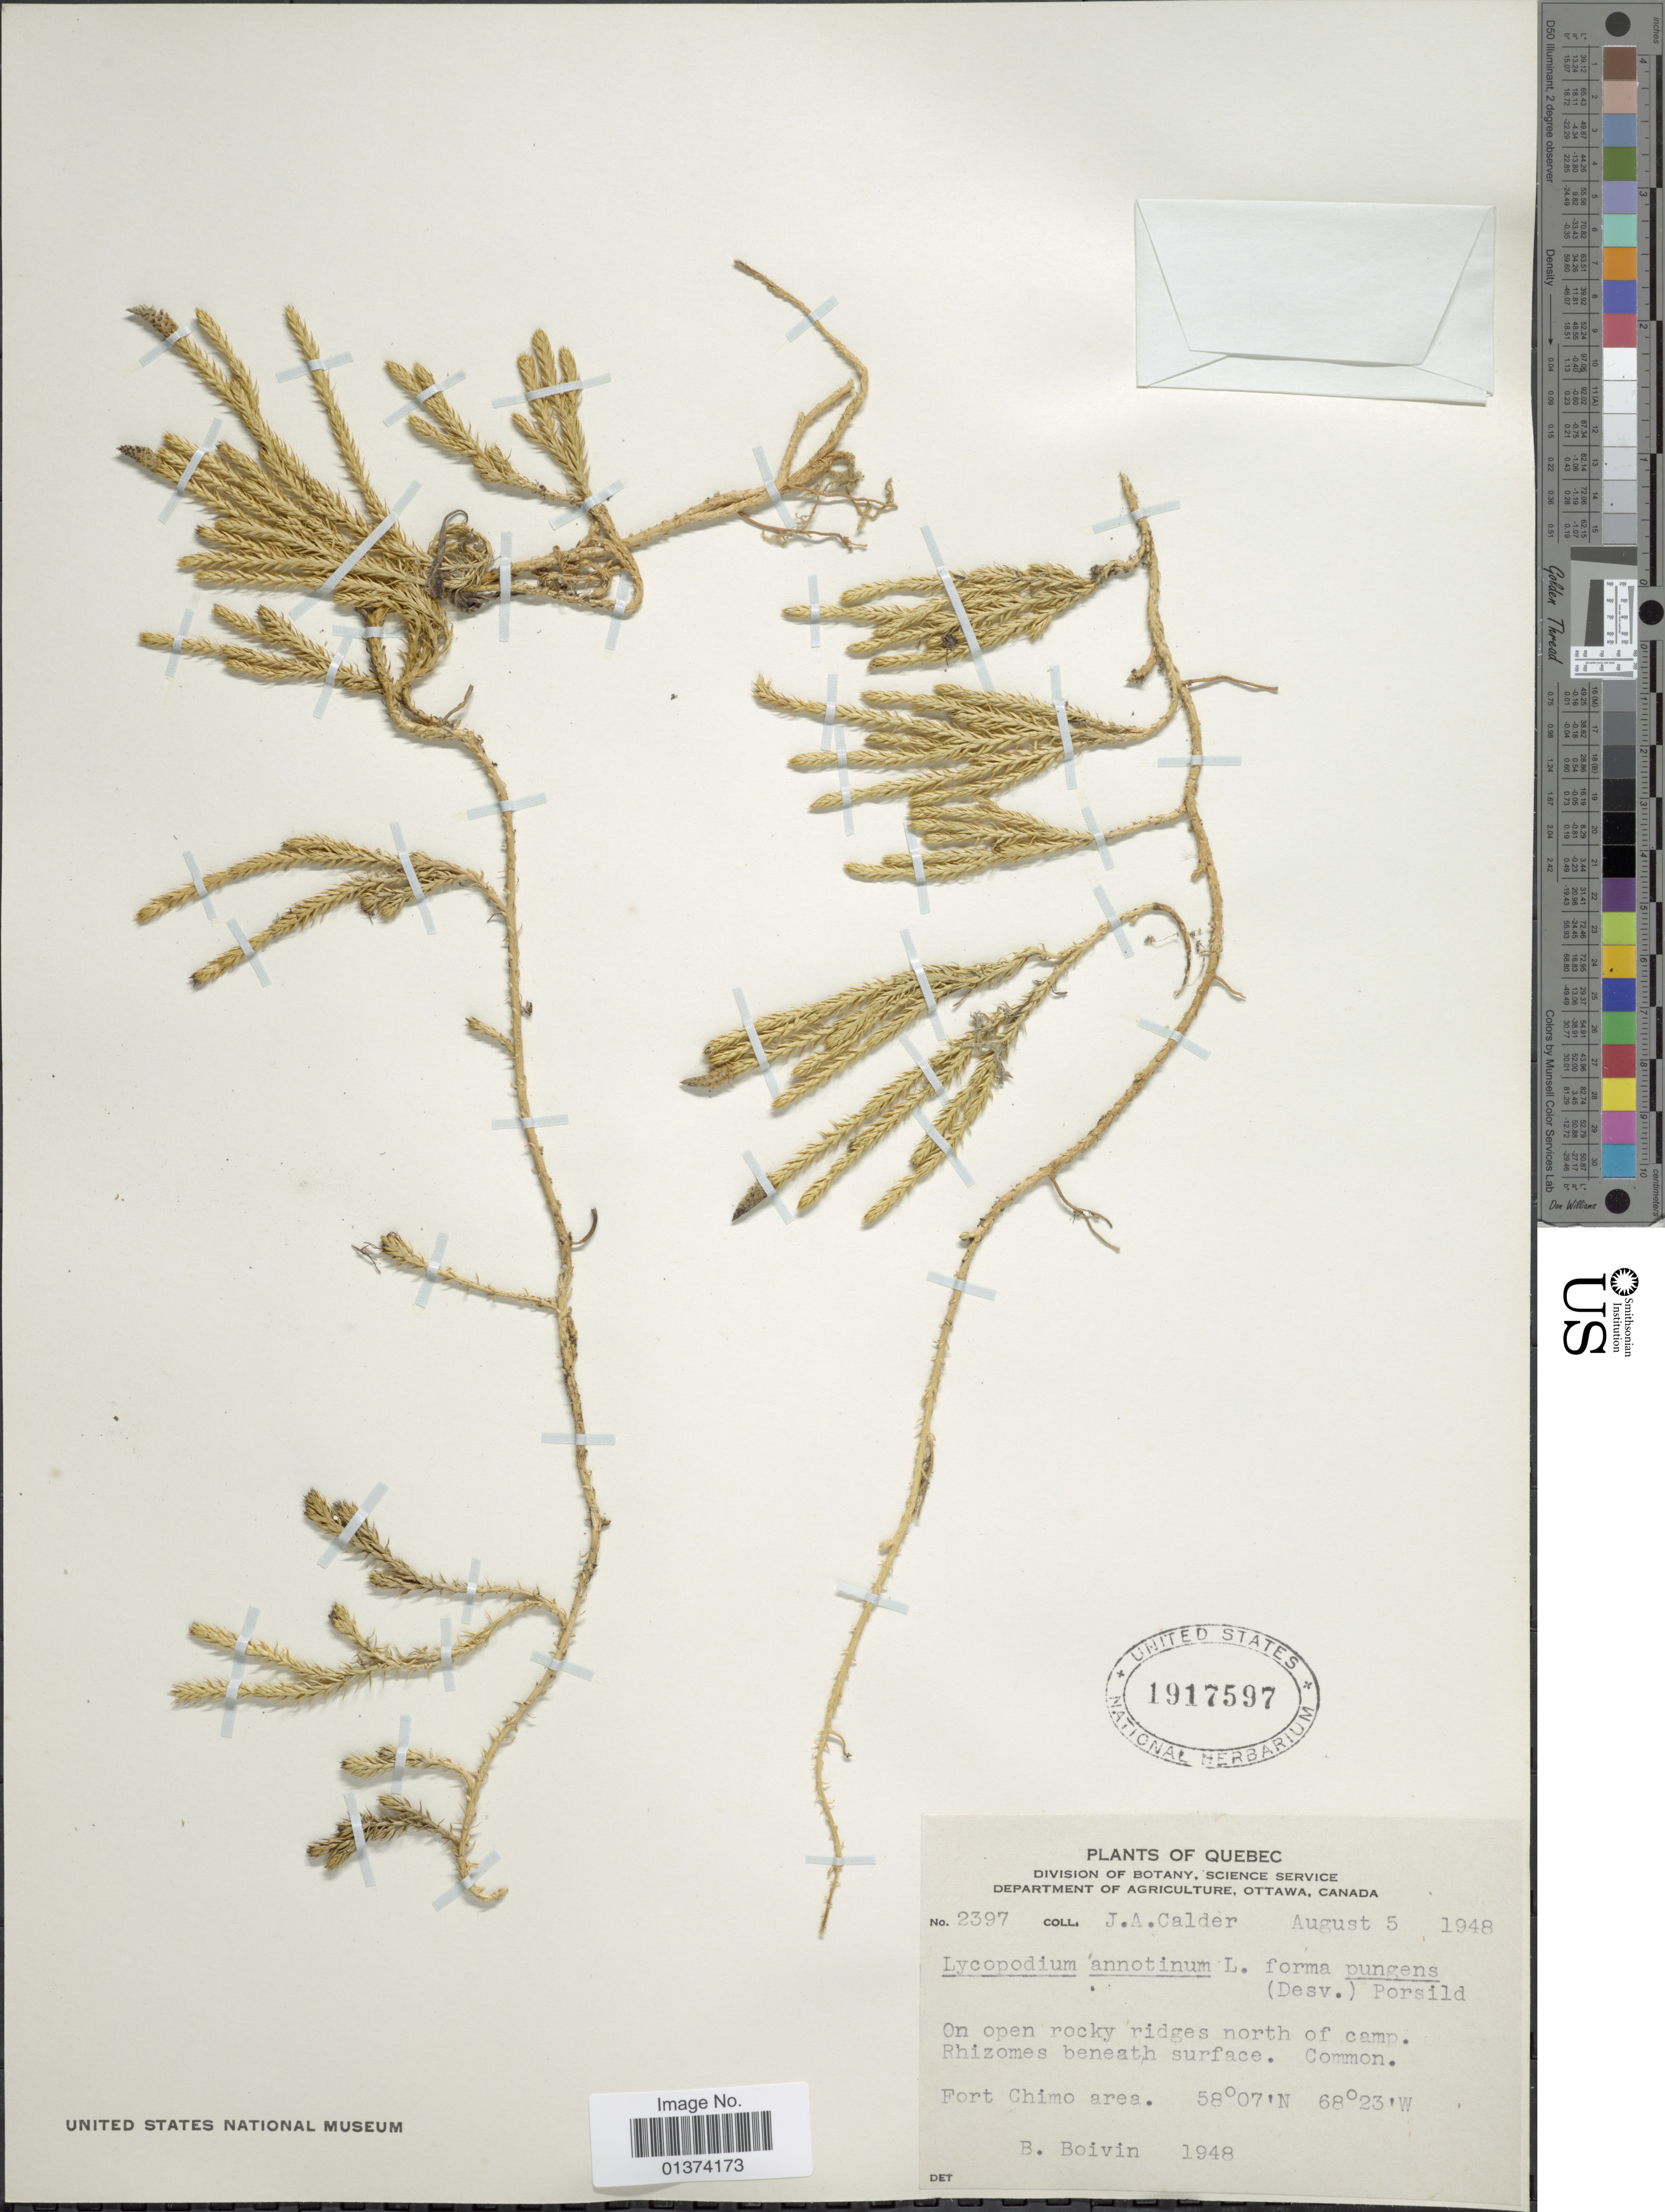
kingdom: Plantae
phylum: Tracheophyta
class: Lycopodiopsida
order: Lycopodiales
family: Lycopodiaceae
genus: Spinulum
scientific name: Spinulum annotinum subsp. annotinum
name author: (L.) A. Haines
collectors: J. R. B. Boivin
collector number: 2397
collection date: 1948-08-05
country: Canada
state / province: Quebec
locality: Fort Chimo area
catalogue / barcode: US 1917597